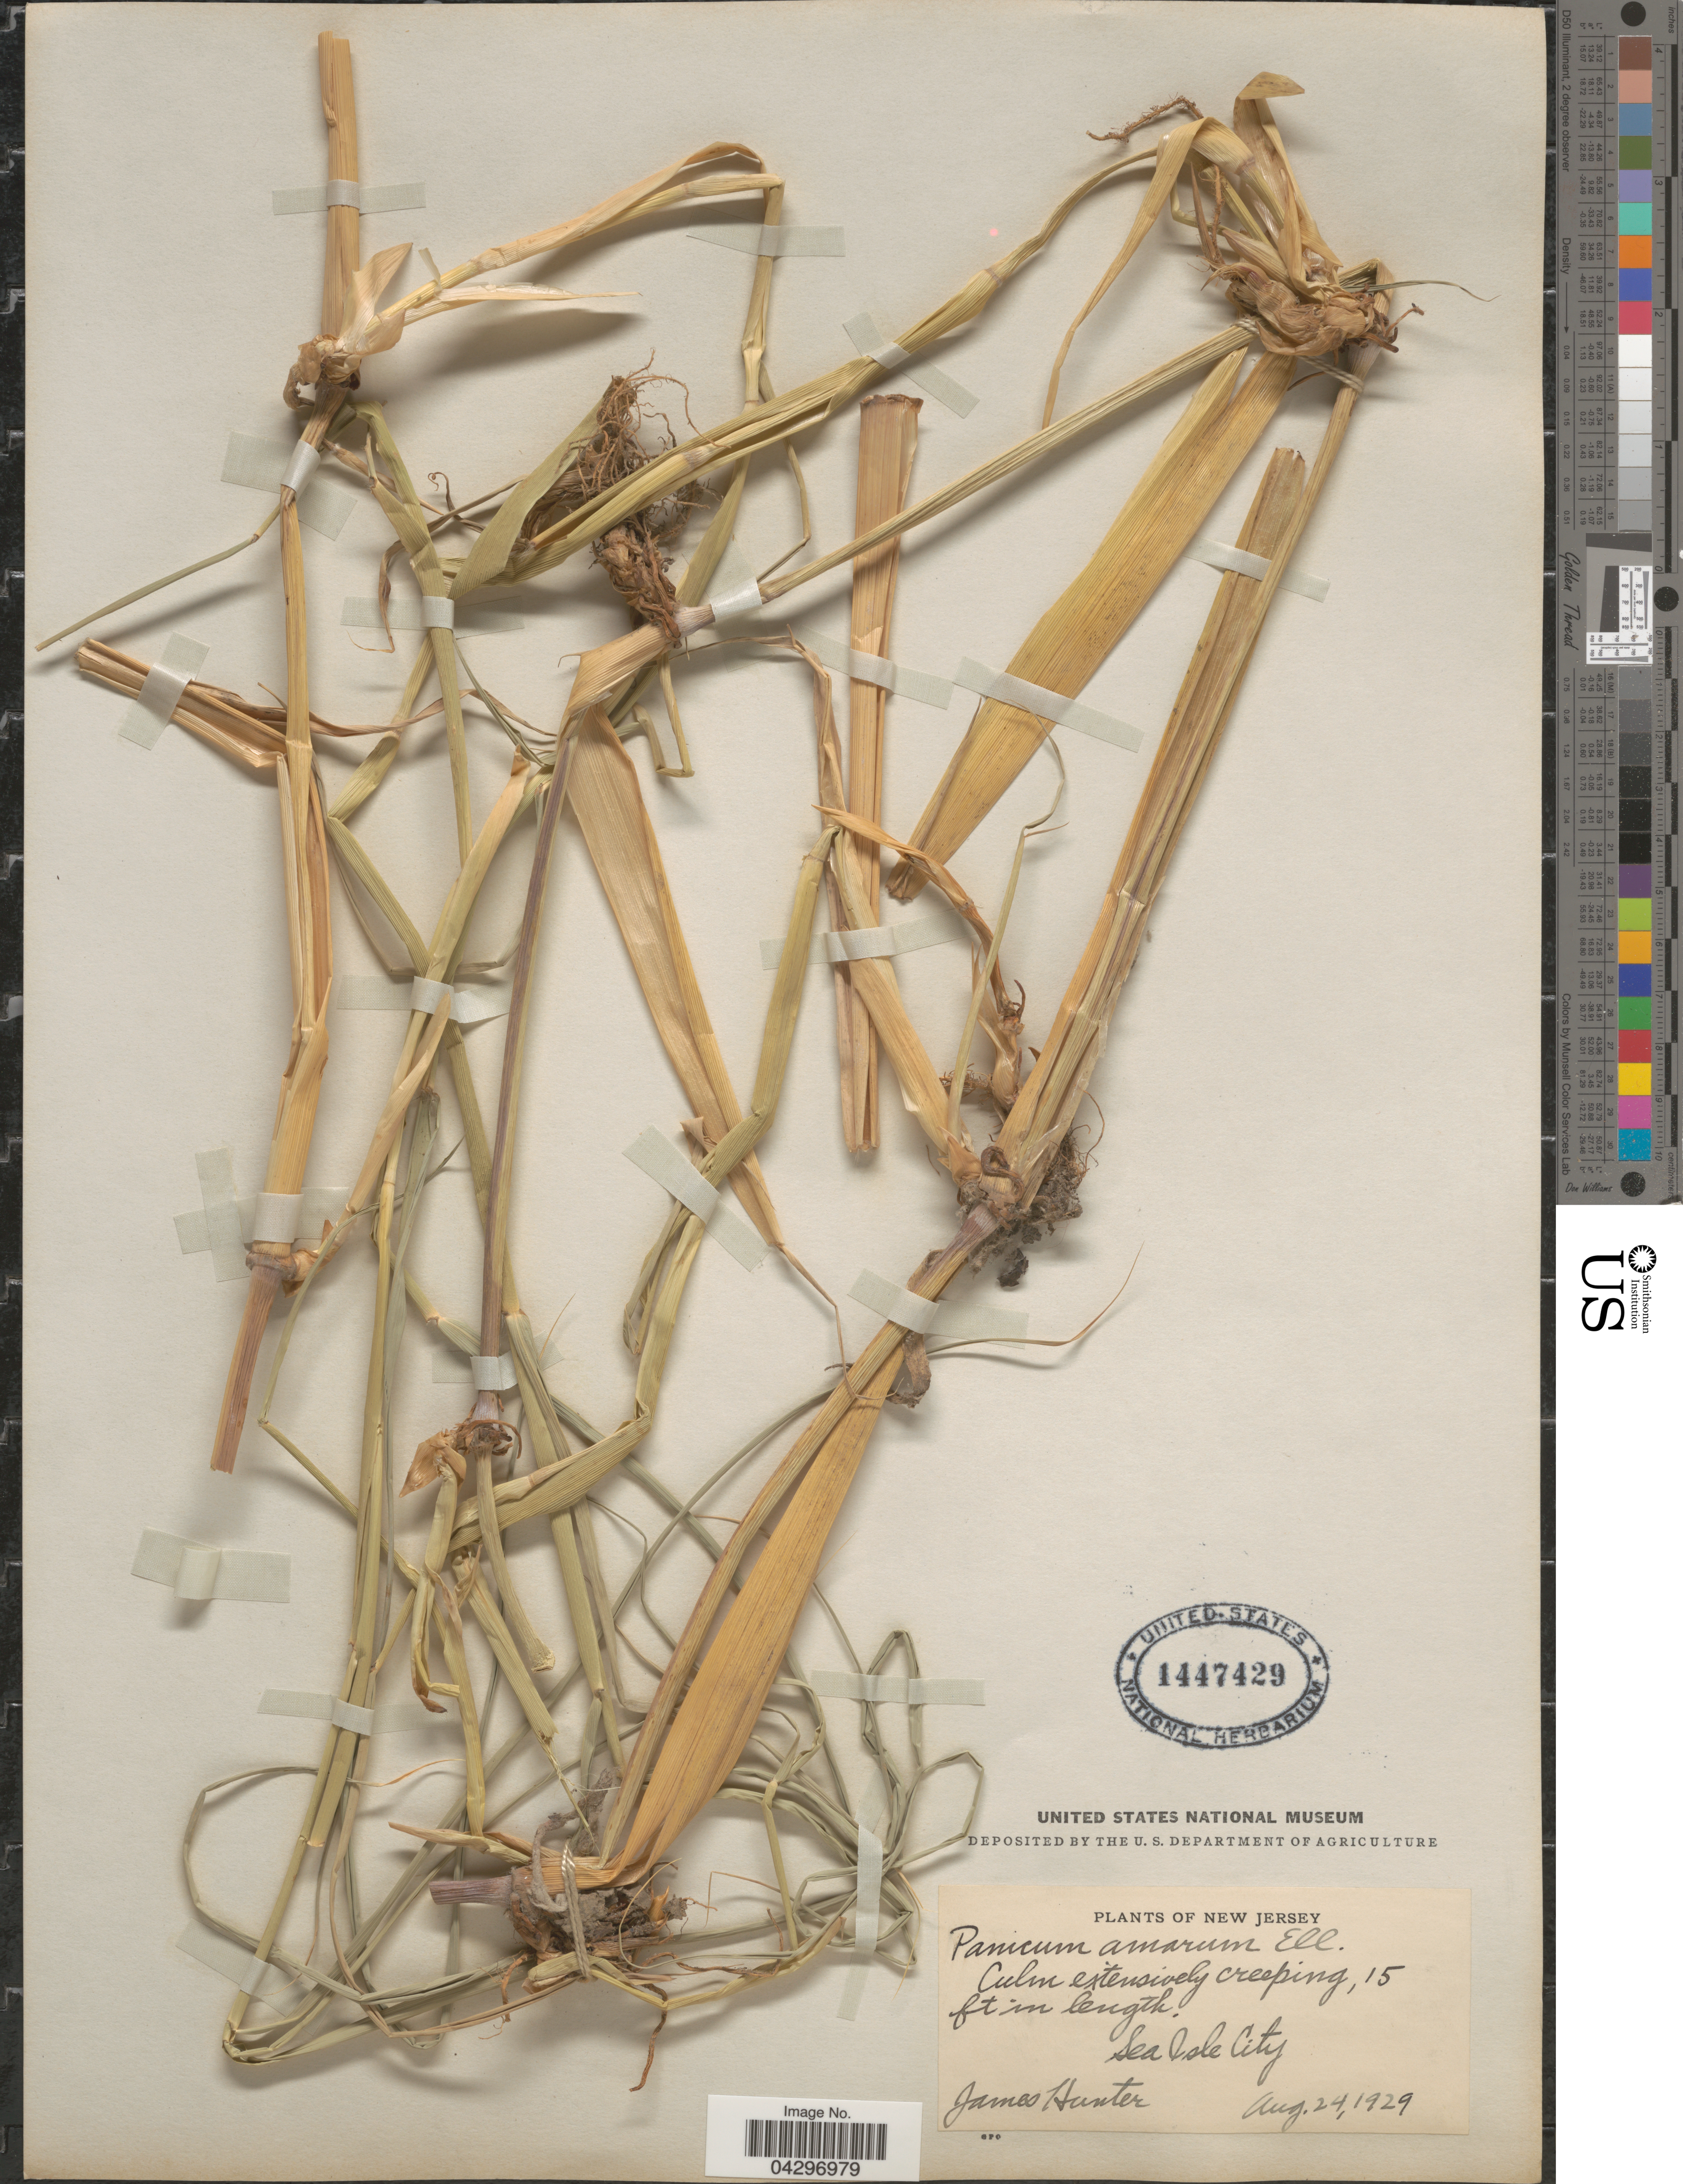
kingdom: Plantae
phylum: Tracheophyta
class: Liliopsida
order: Poales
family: Poaceae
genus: Panicum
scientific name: Panicum amarum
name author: Elliott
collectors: J. Hunter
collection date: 1929-08-24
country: United States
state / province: New Jersey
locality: Sea Isle City.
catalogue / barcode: US 1447429